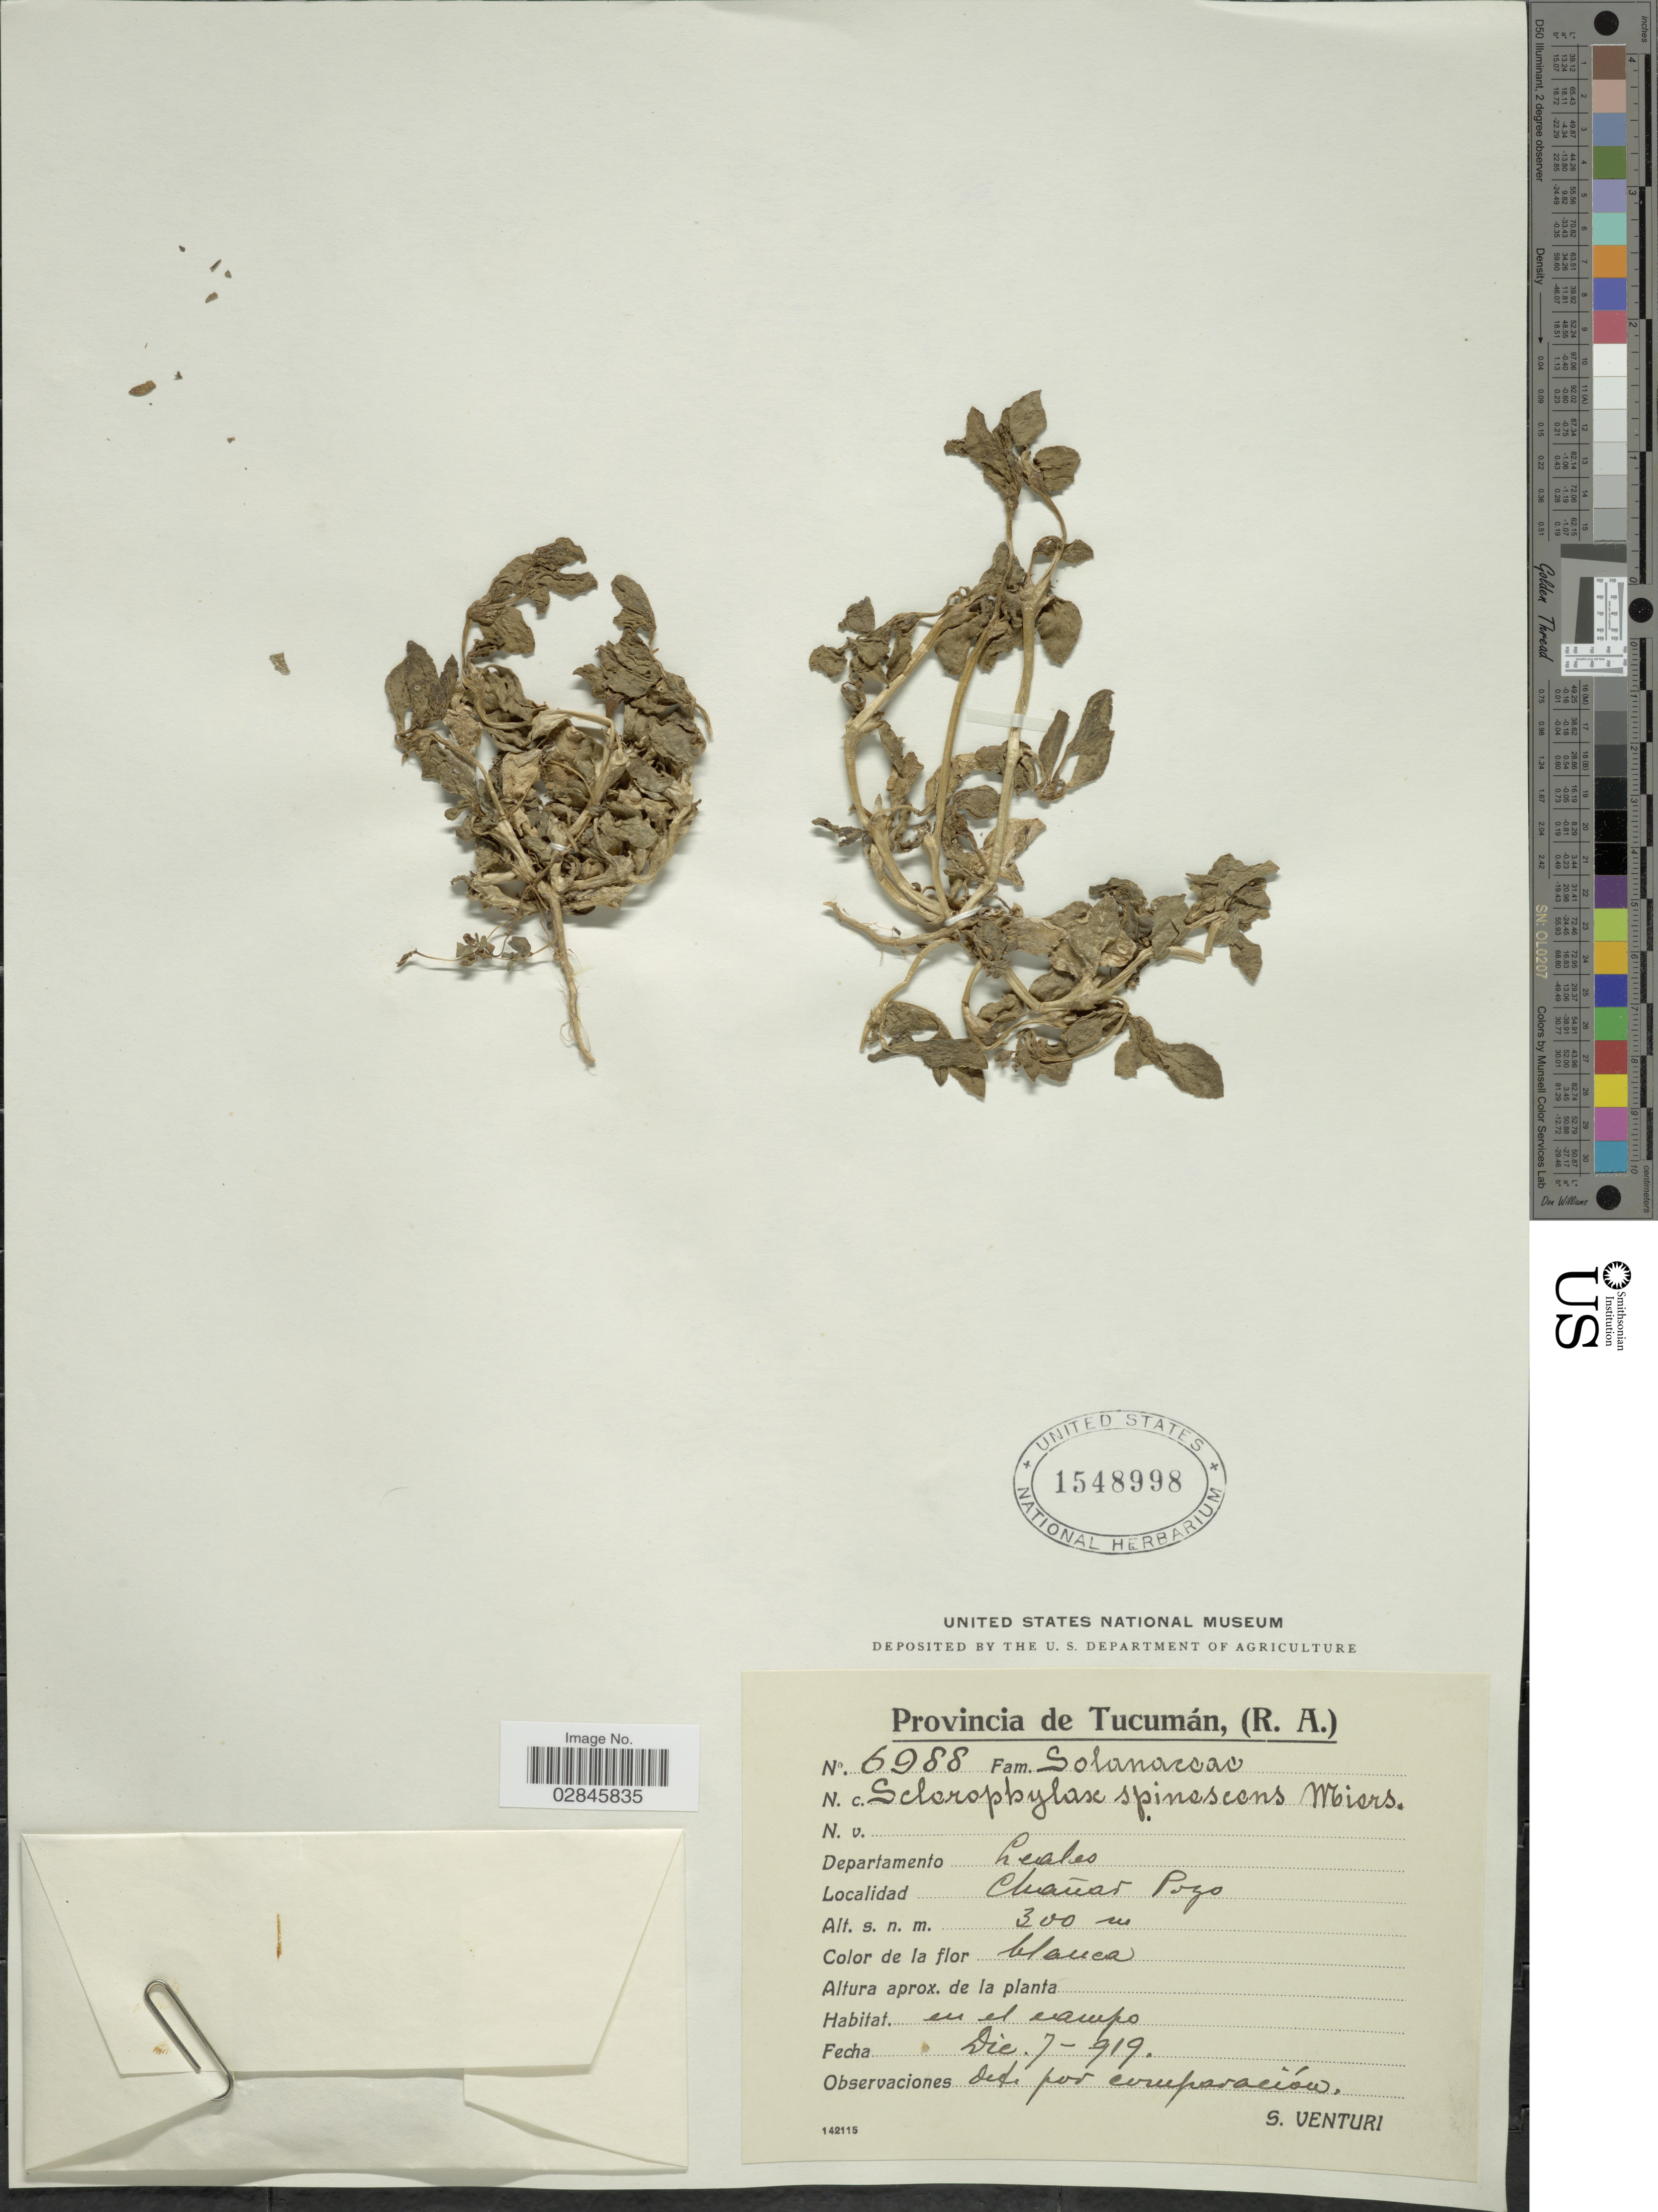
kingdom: Plantae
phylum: Tracheophyta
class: Magnoliopsida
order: Solanales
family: Solanaceae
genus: Sclerophylax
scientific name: Sclerophylax spinescens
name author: Miers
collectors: S. Venturi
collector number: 6988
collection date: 1919-12-07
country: Argentina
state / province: Tucuman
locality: (R.A.), Departamento Leales. Chañar Pozo.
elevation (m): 300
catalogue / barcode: US 1548998